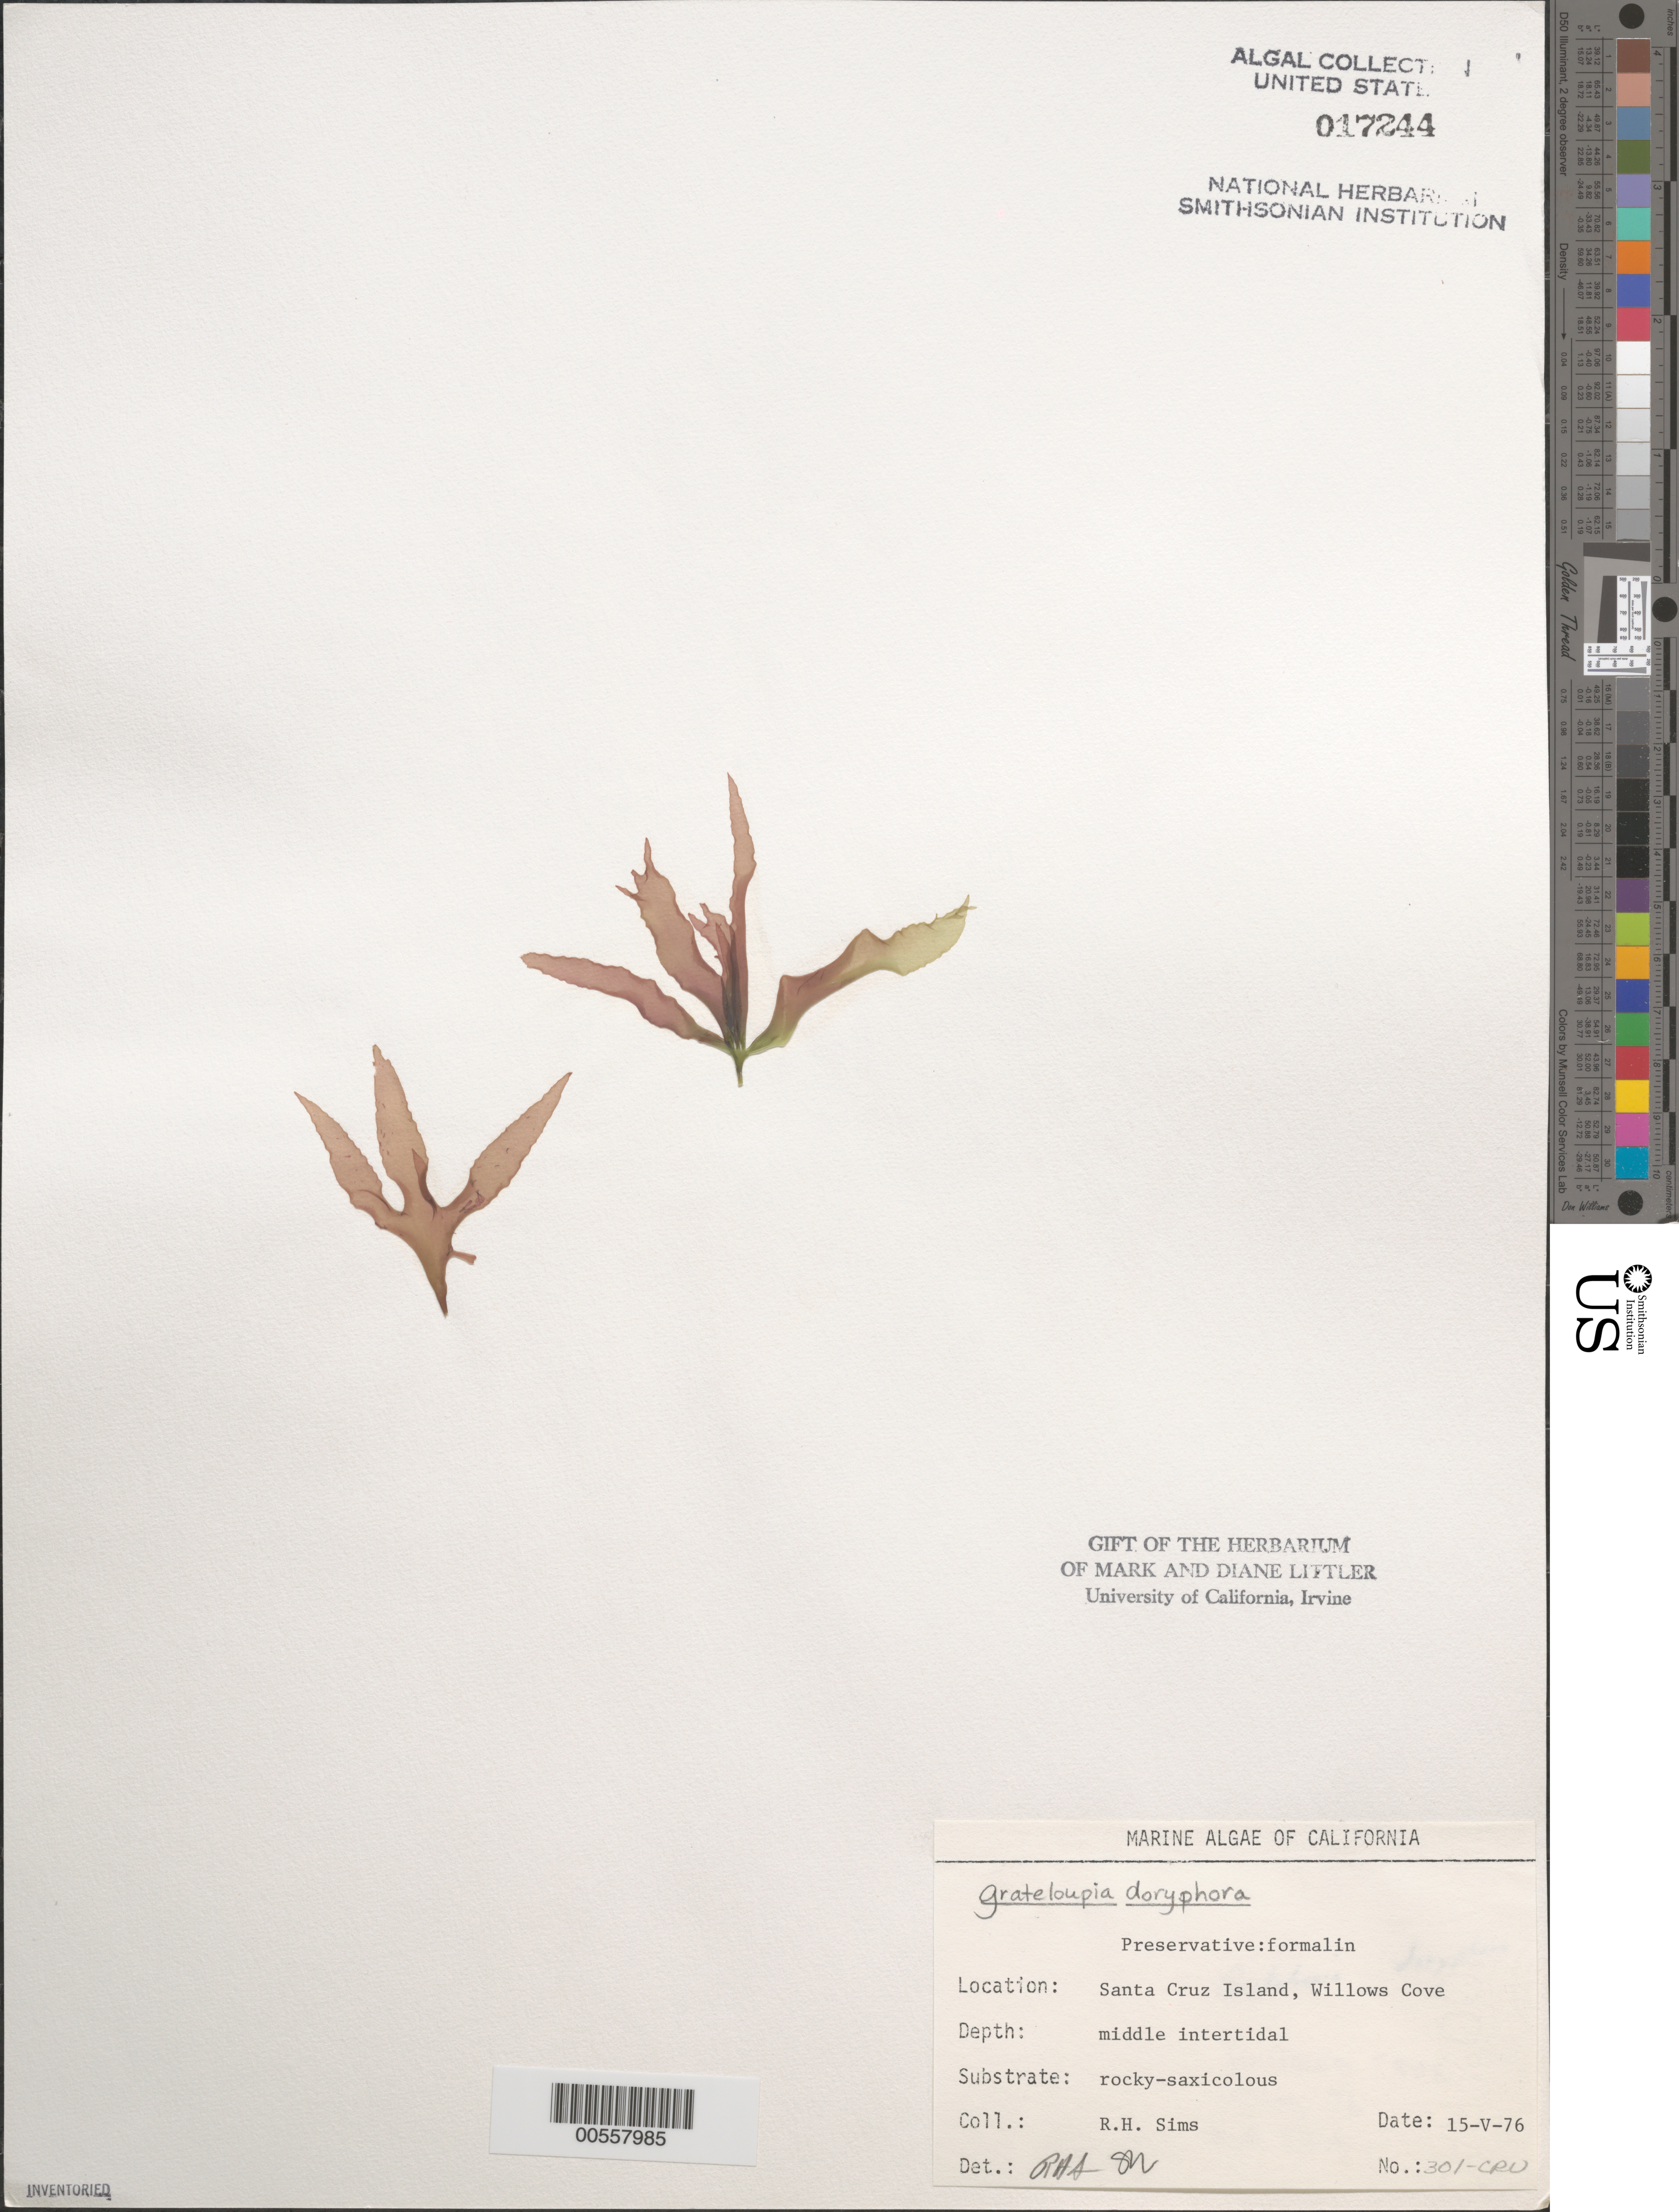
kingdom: Plantae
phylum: Rhodophyta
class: Florideophyceae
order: Halymeniales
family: Halymeniaceae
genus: Grateloupia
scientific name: Grateloupia doryphora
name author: (Mont.) Howe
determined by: Sims, Robert H.; Murray, S. N.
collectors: R. H. Sims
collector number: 301-cru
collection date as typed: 15 May 1976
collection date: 1976-05-15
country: United States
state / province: California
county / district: Santa Barbara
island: Santa Cruz Island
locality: Willows Cove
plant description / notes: BLM-SOCALBIGHT Rocky Intertidal Survey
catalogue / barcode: US 17244